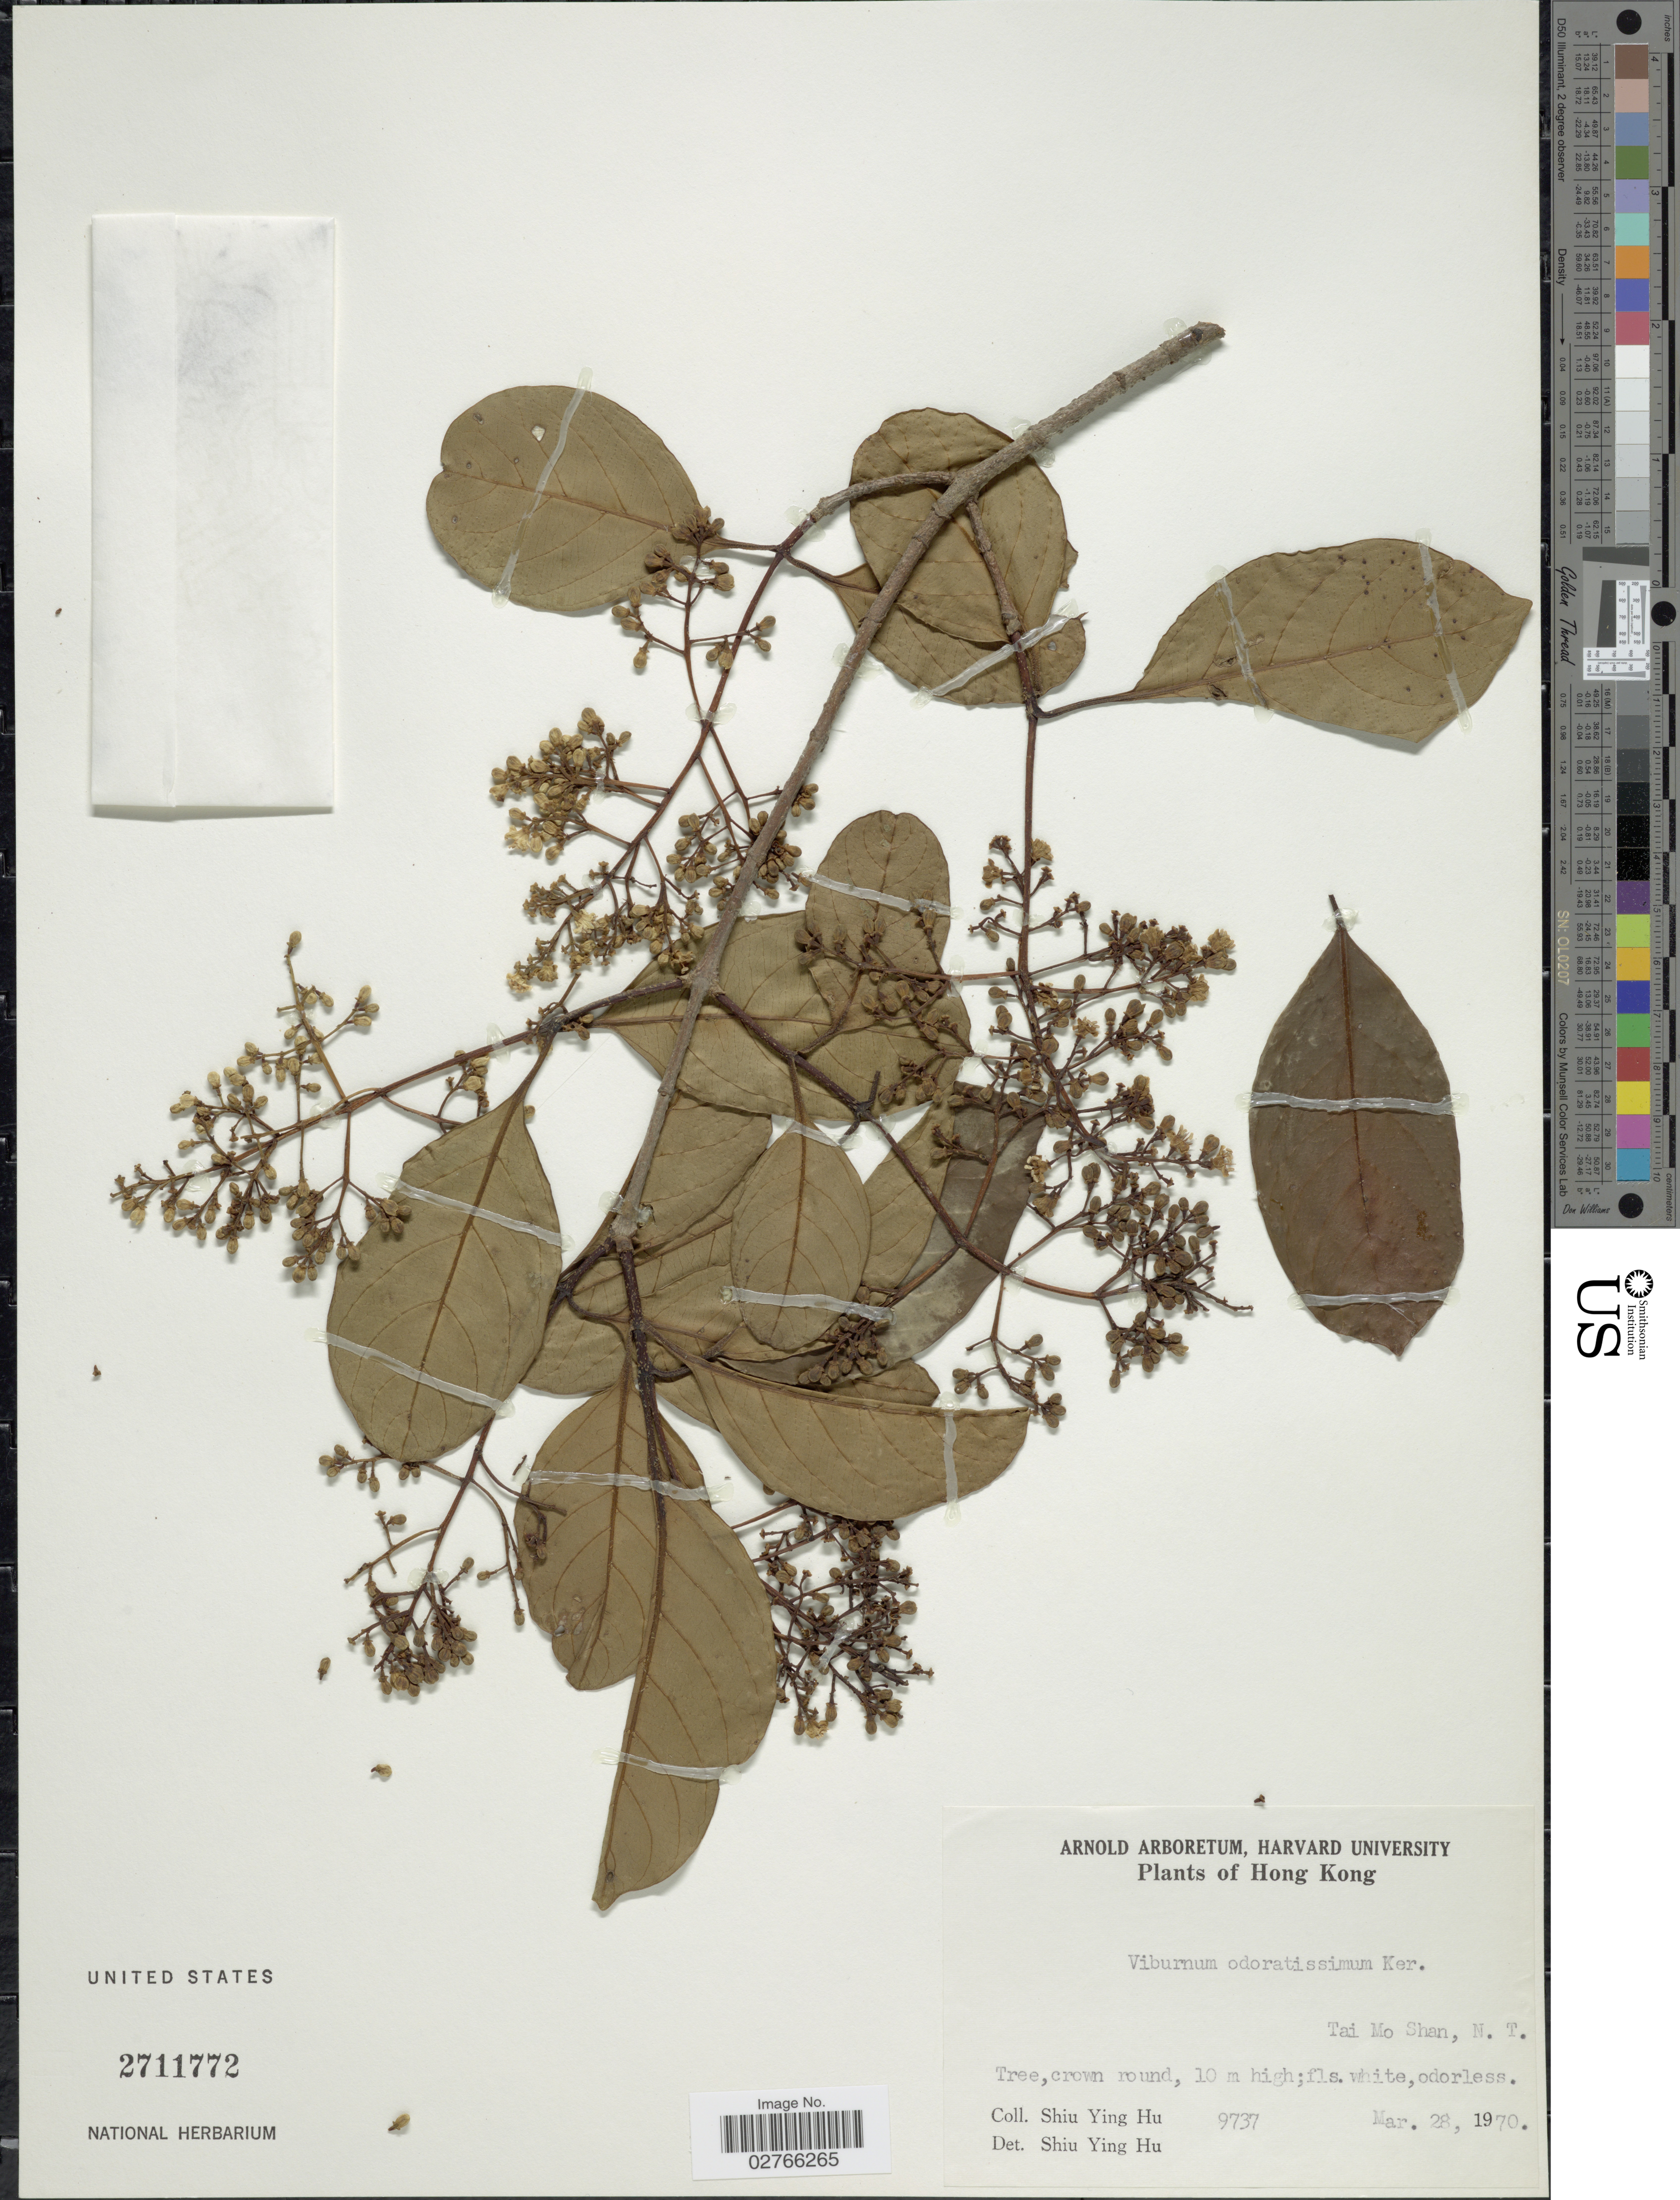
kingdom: Plantae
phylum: Tracheophyta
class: Magnoliopsida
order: Dipsacales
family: Viburnaceae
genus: Viburnum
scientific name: Viburnum odoratissimum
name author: Ker Gawl.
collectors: S. Y. Hu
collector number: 9737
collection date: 1970-03-28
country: China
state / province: Hong Kong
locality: Tai Mo Shan, N.T.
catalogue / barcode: US 2711772